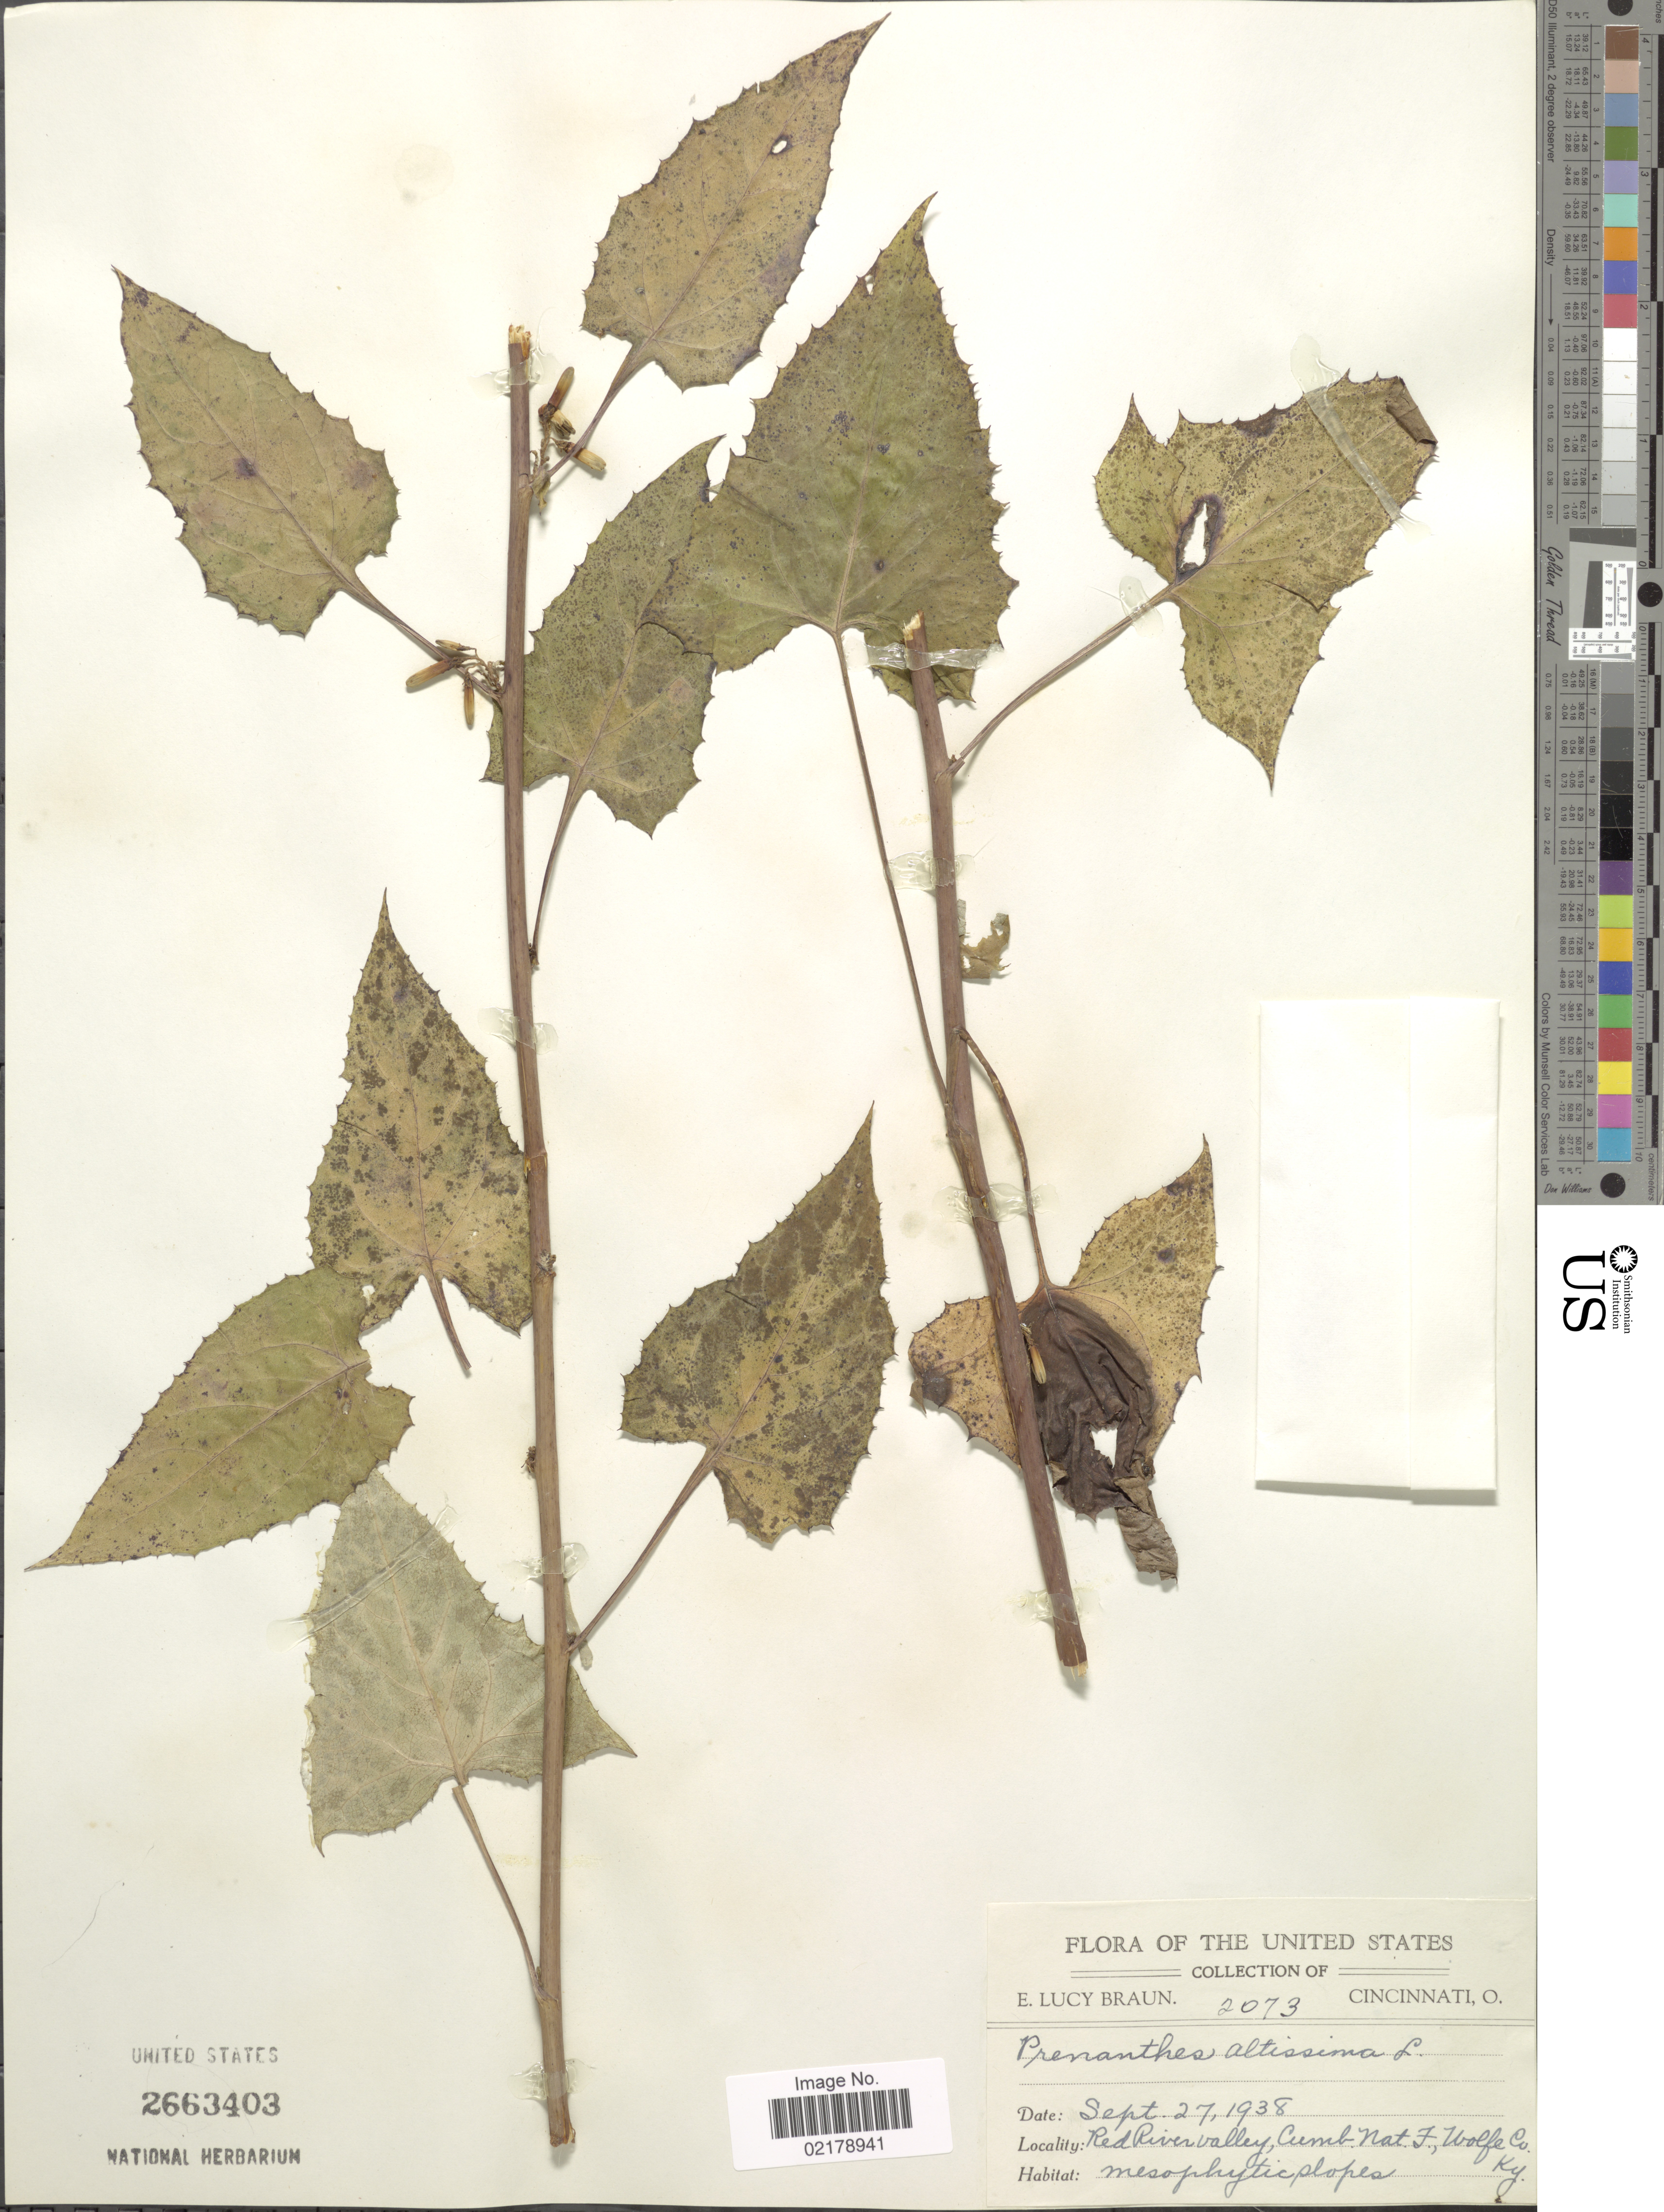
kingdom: Plantae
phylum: Tracheophyta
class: Magnoliopsida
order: Asterales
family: Asteraceae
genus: Nabalus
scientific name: Nabalus altissimus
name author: (L.) Hook.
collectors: E. L. Braun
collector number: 2073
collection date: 1938-09-27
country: United States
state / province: Kentucky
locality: Red River Valley, Cumb. Nat. F., Wolf Co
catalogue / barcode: US 2663403